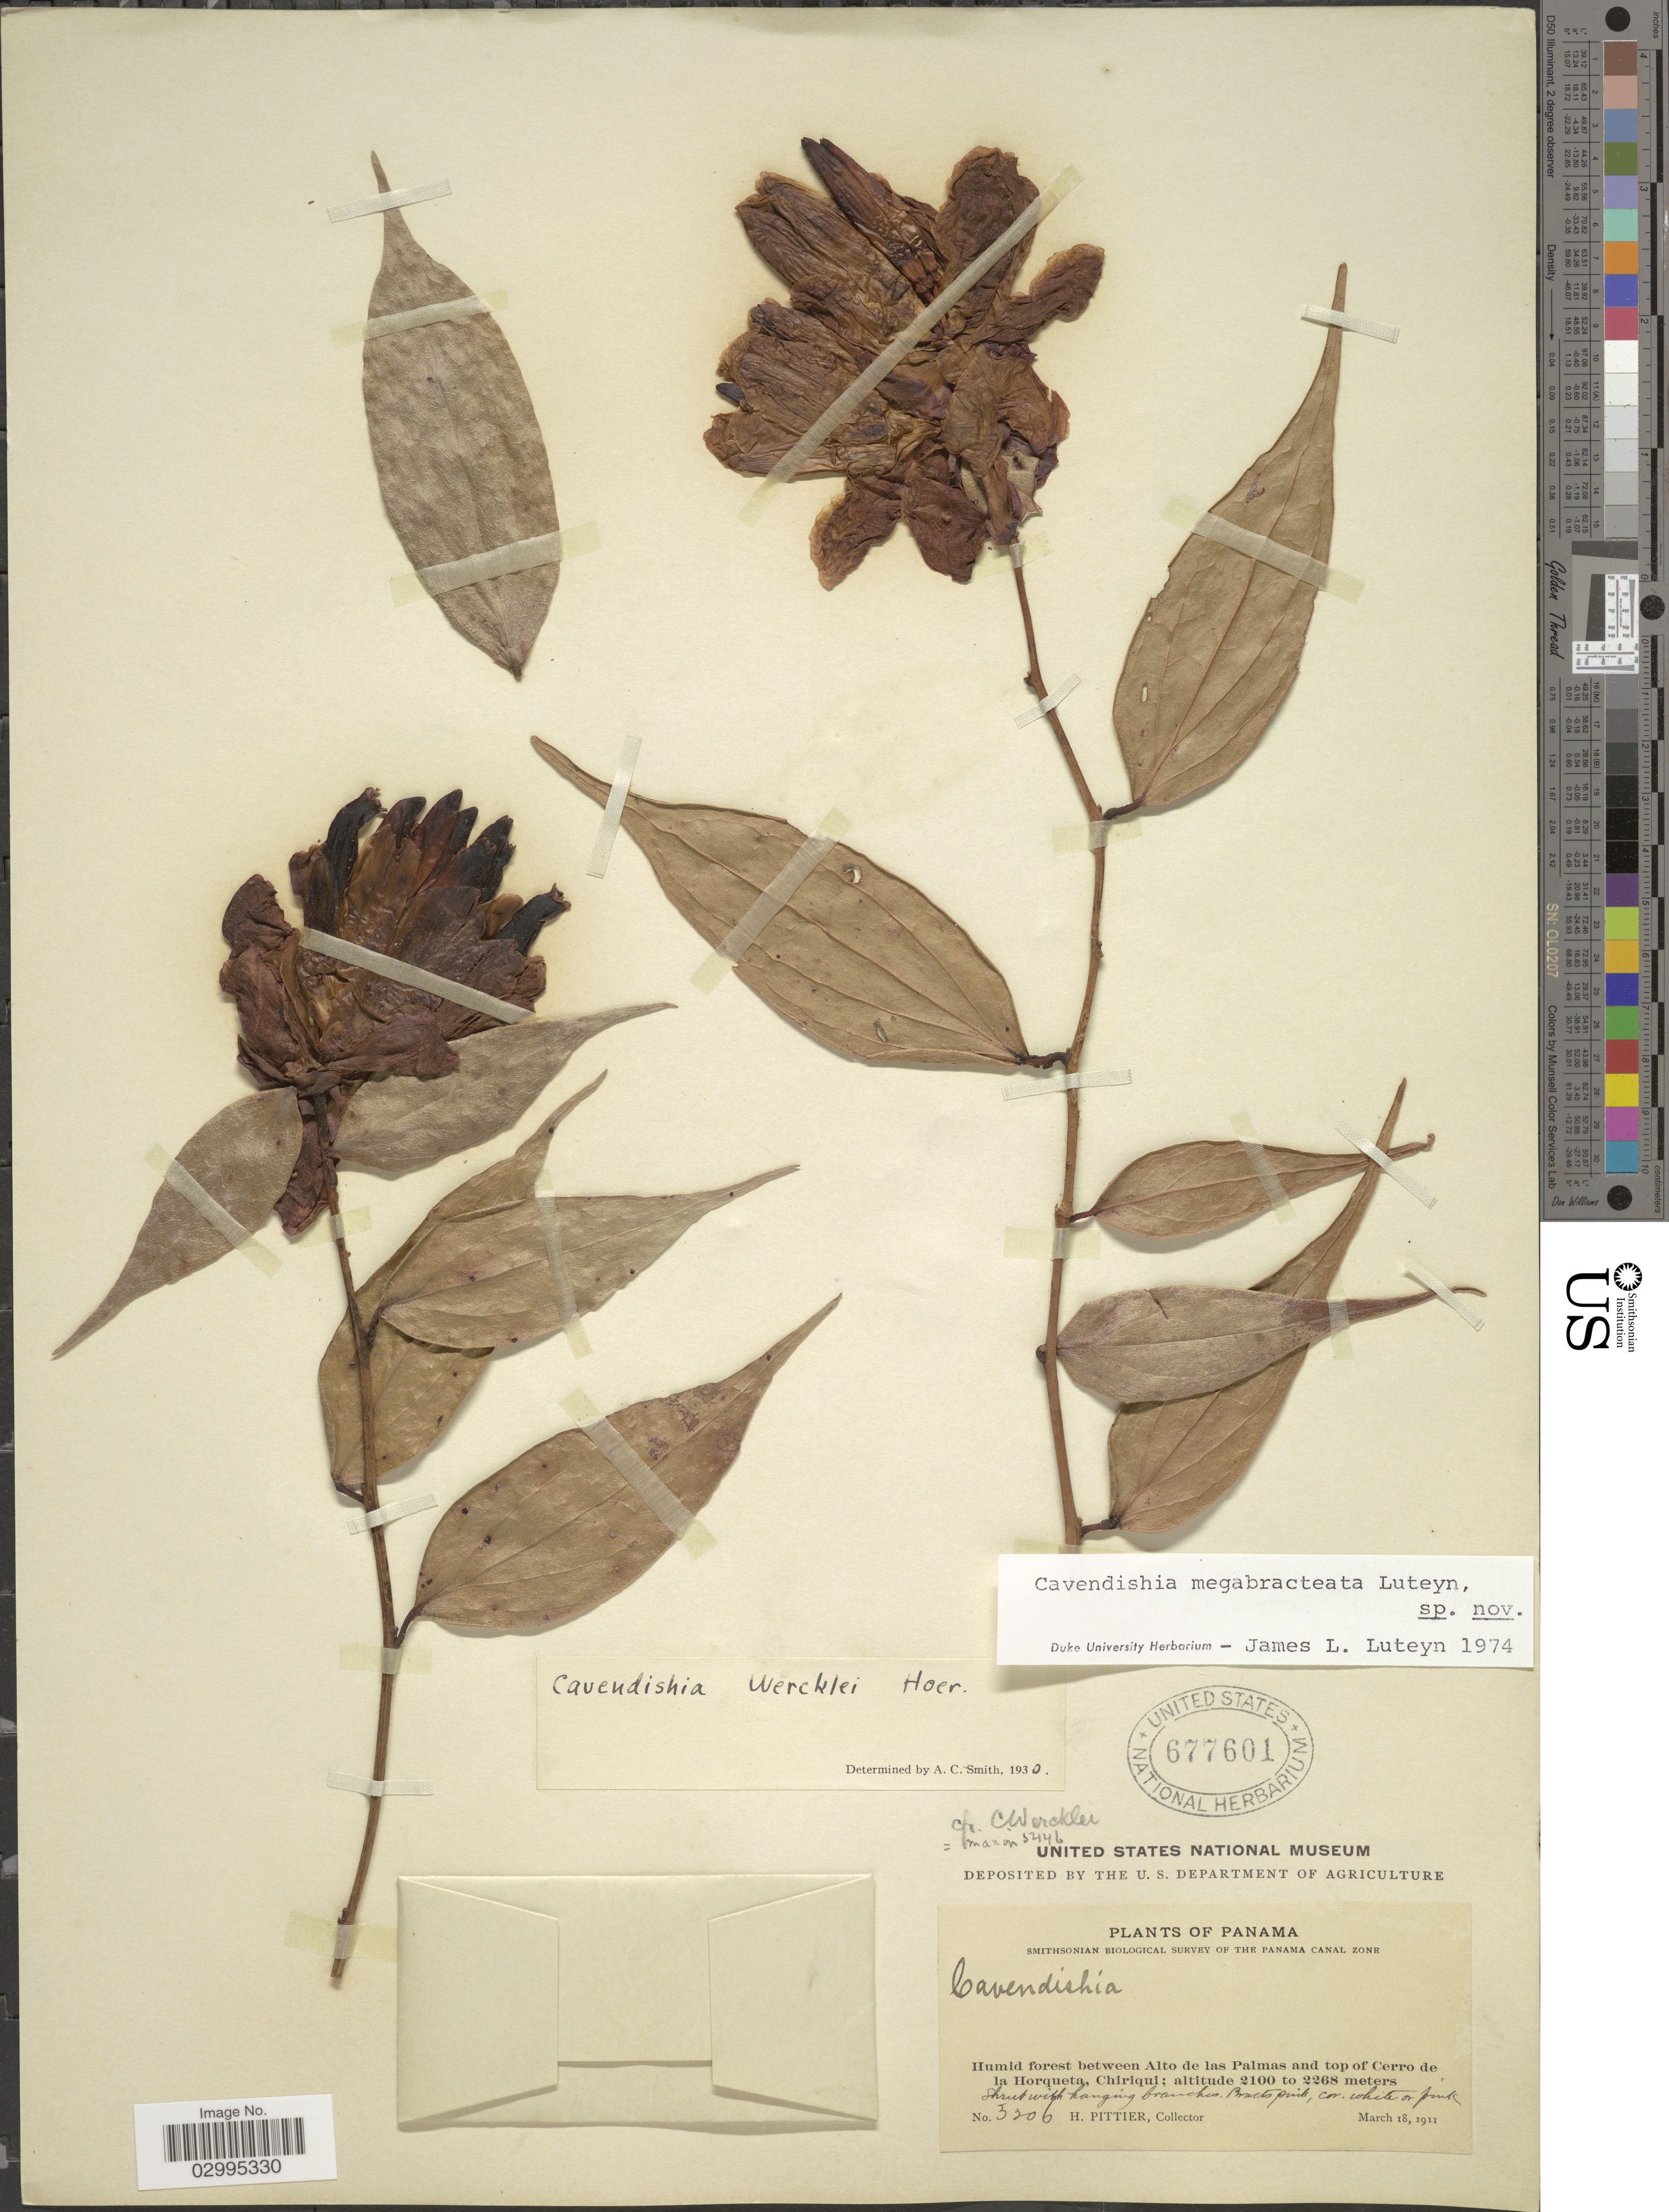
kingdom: Plantae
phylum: Tracheophyta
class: Magnoliopsida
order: Ericales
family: Ericaceae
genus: Cavendishia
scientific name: Cavendishia megabracteata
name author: Luteyn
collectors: H. F. Pittier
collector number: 3306*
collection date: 1911-03-18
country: Panama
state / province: Chiriqui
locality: Humid forest between Alto de las Palmas and top of Cerro de la Horqueta.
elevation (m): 2100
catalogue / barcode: US 677601